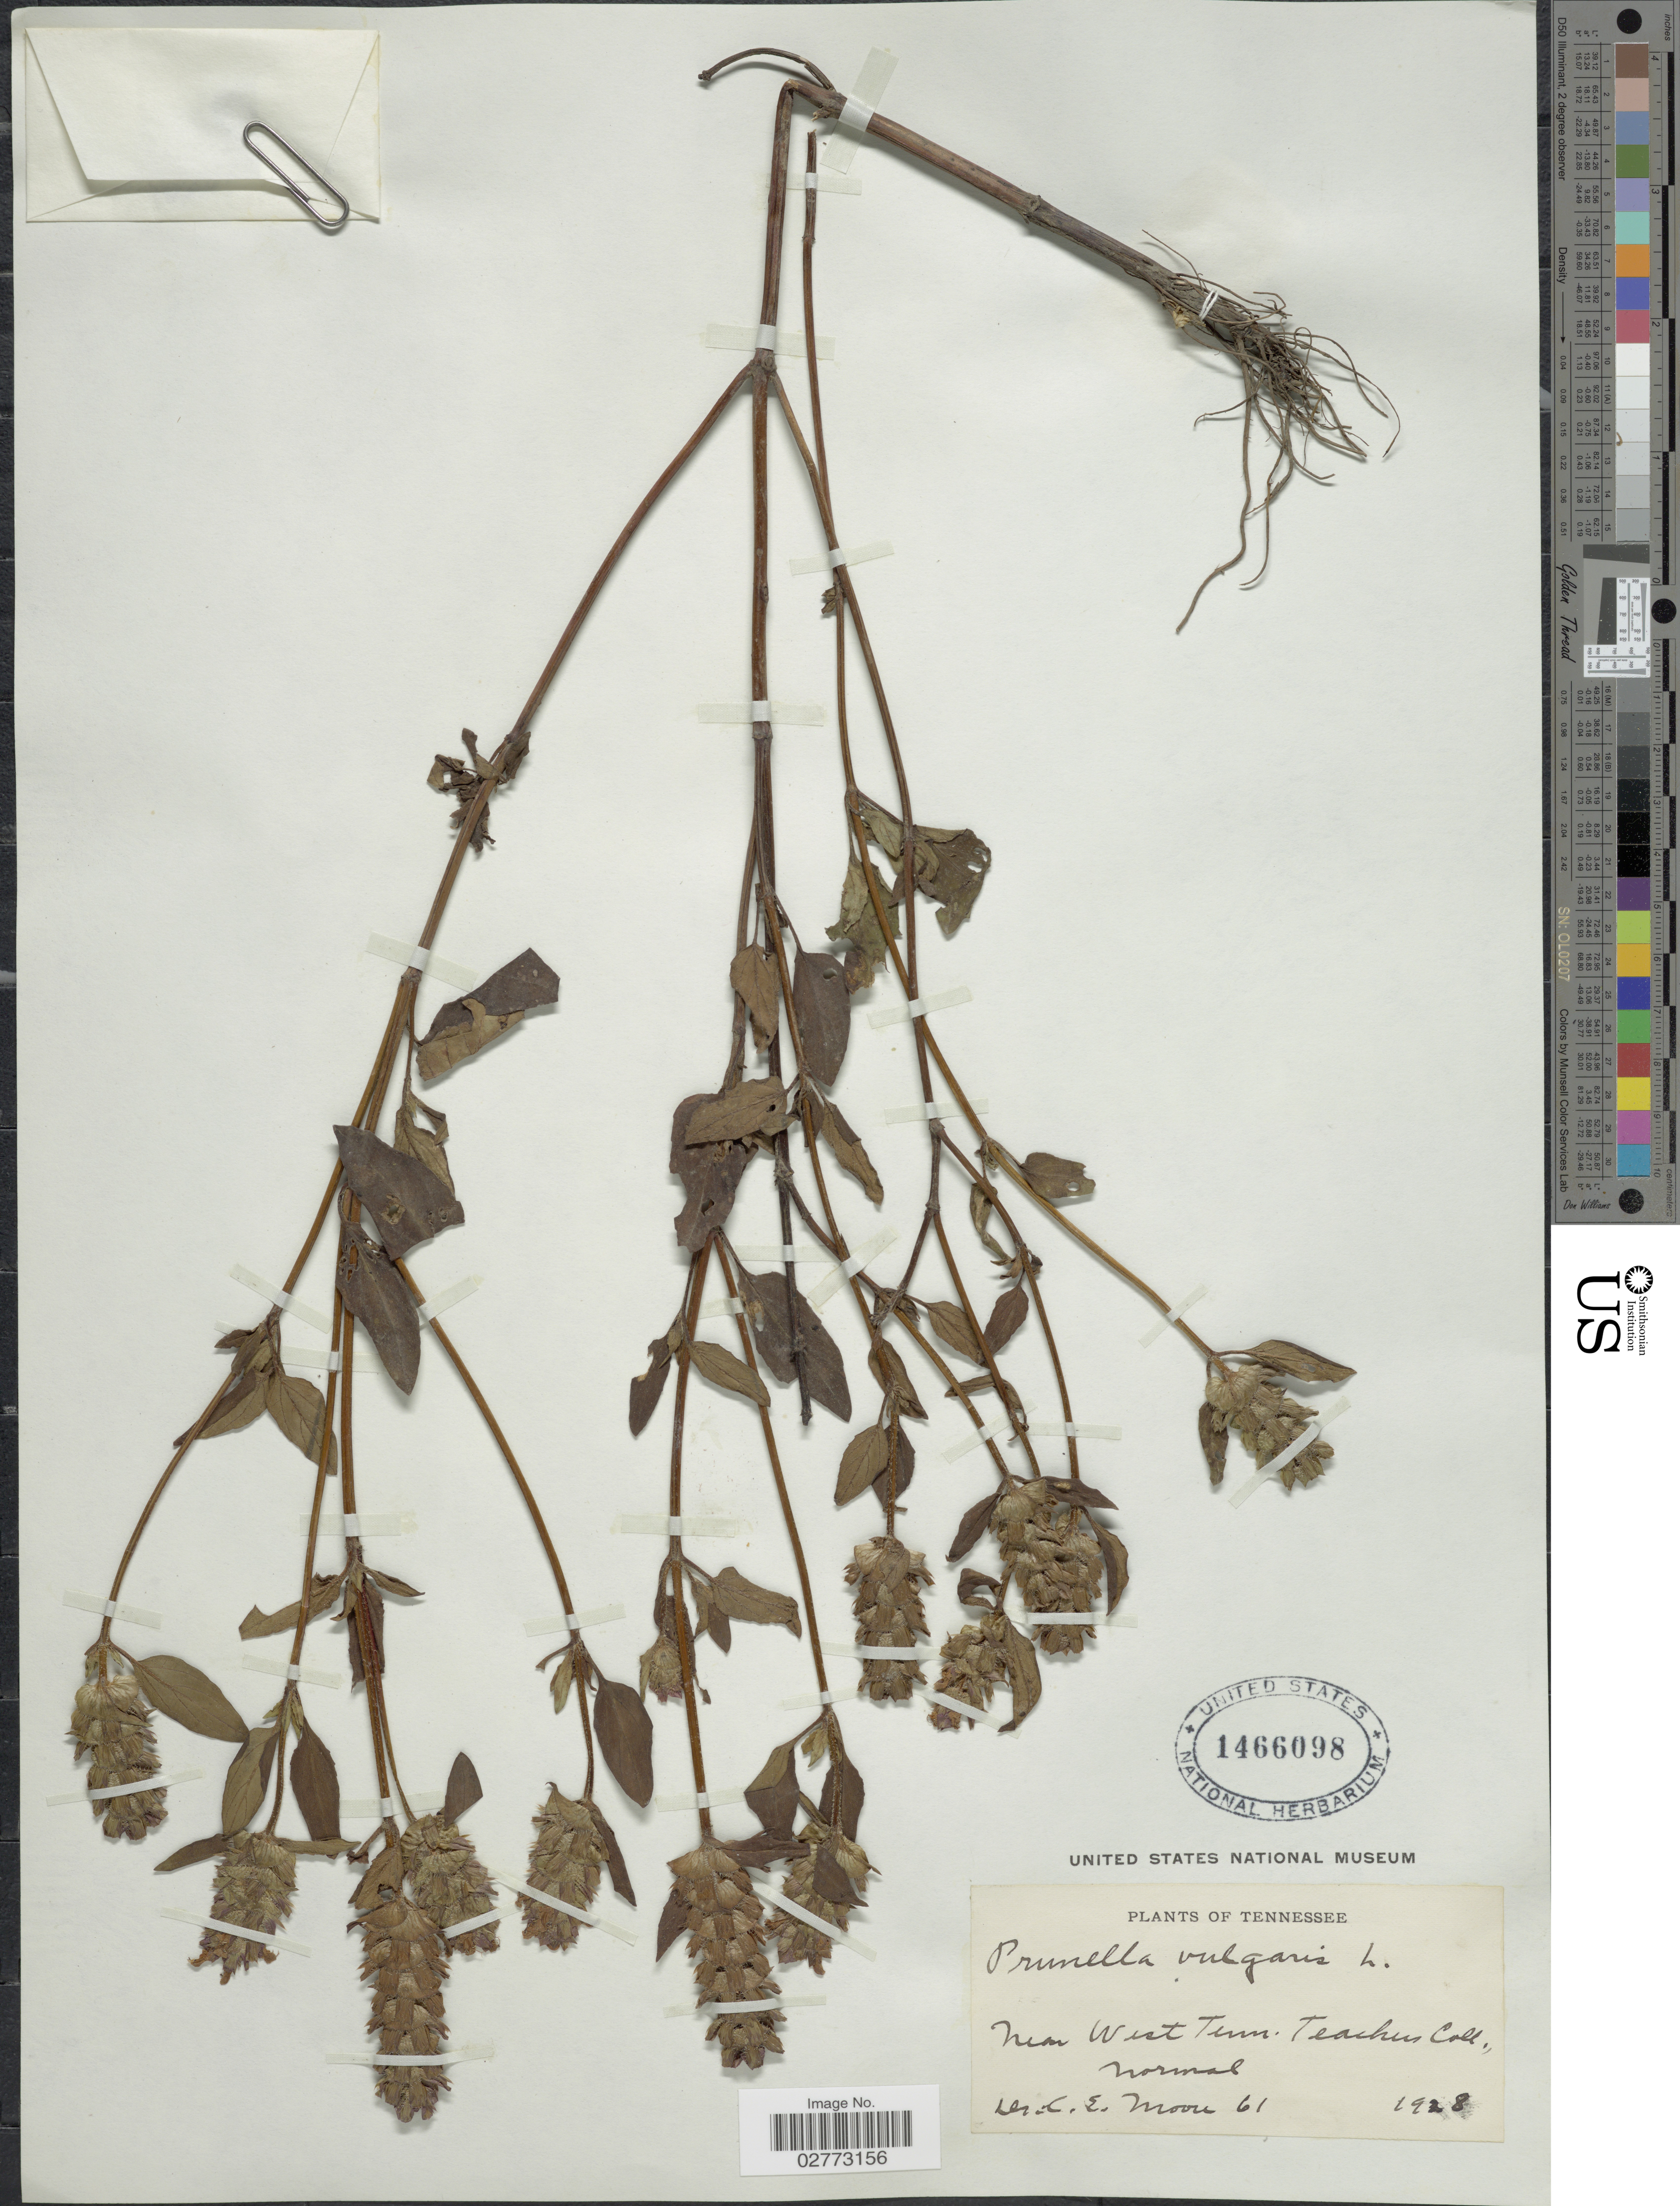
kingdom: Plantae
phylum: Tracheophyta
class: Magnoliopsida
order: Lamiales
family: Lamiaceae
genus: Prunella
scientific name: Prunella vulgaris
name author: L.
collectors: C. Moore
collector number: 61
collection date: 1928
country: United States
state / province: Tennessee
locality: Near West Tenn. Teachers Coll.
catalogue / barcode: US 1466098